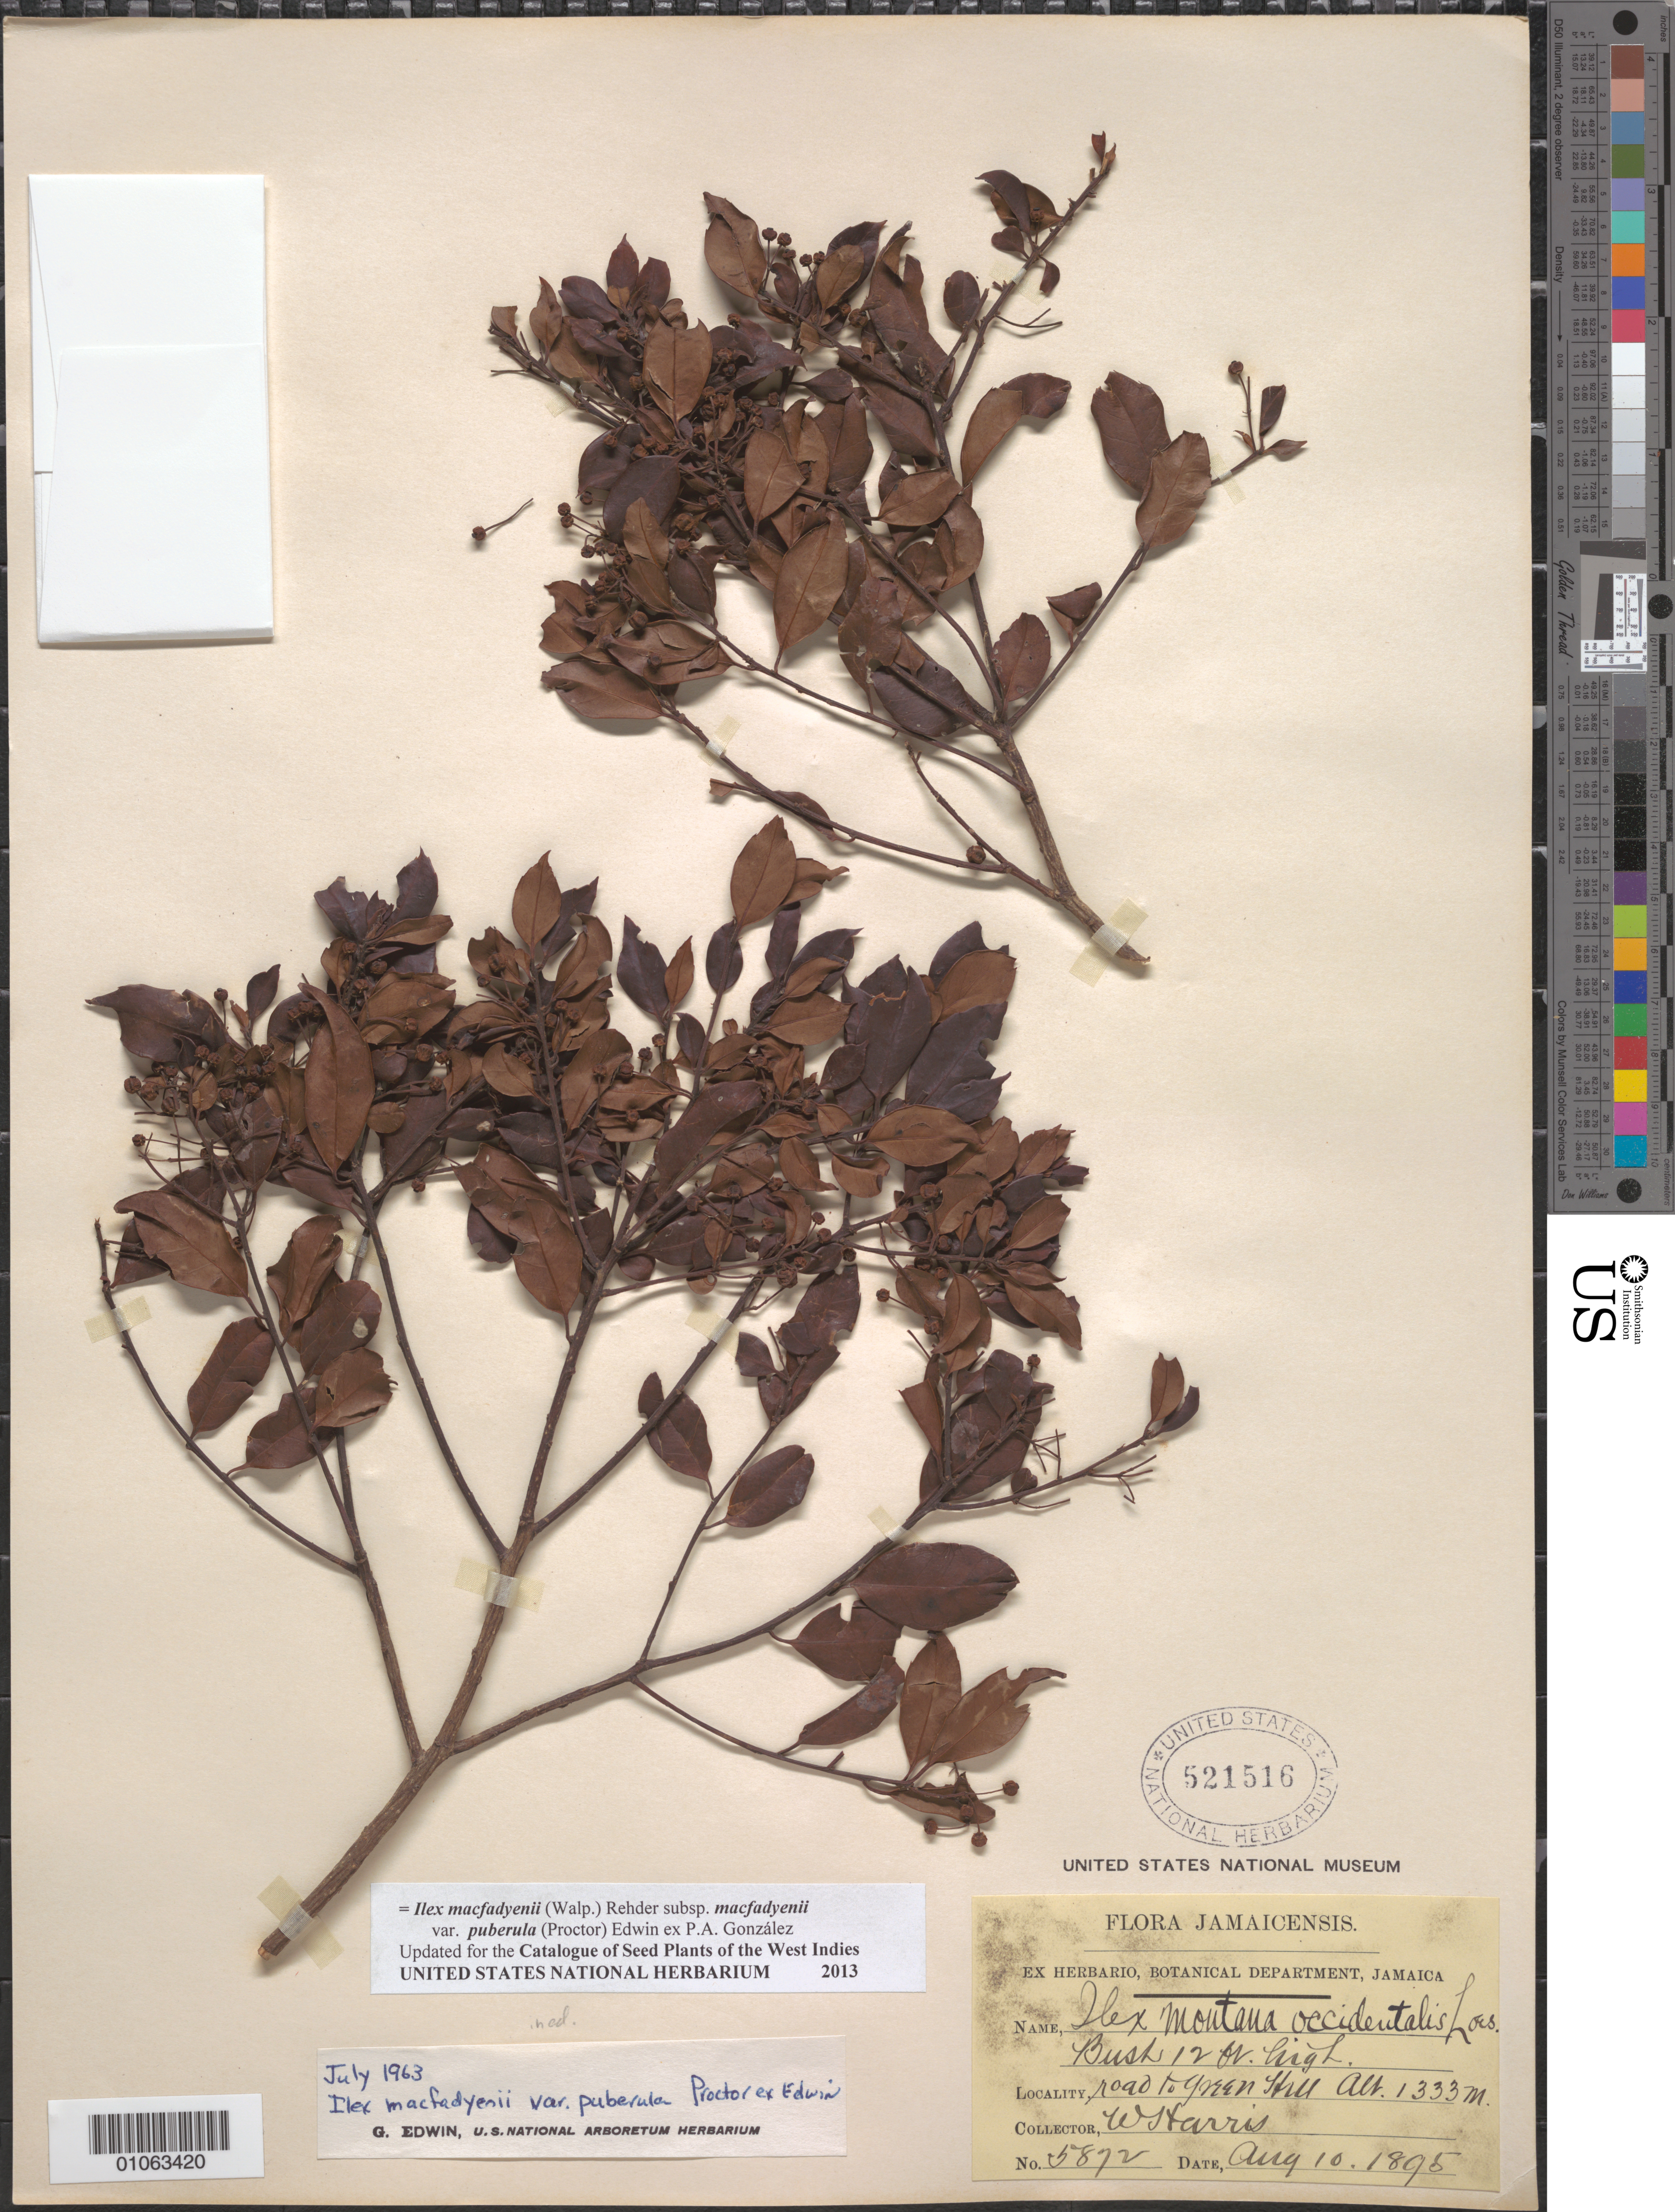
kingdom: Plantae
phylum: Tracheophyta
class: Magnoliopsida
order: Aquifoliales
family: Aquifoliaceae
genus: Ilex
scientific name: Ilex macfadyenii subsp. macfadyenii var. puberula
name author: (Proctor) Edwin ex P. A. González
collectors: W. Harris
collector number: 5872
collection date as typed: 10 Aug 1895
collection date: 1895-08-10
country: Jamaica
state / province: Saint Catherine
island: Jamaica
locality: road to Green Hill.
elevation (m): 1333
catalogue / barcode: US 521516